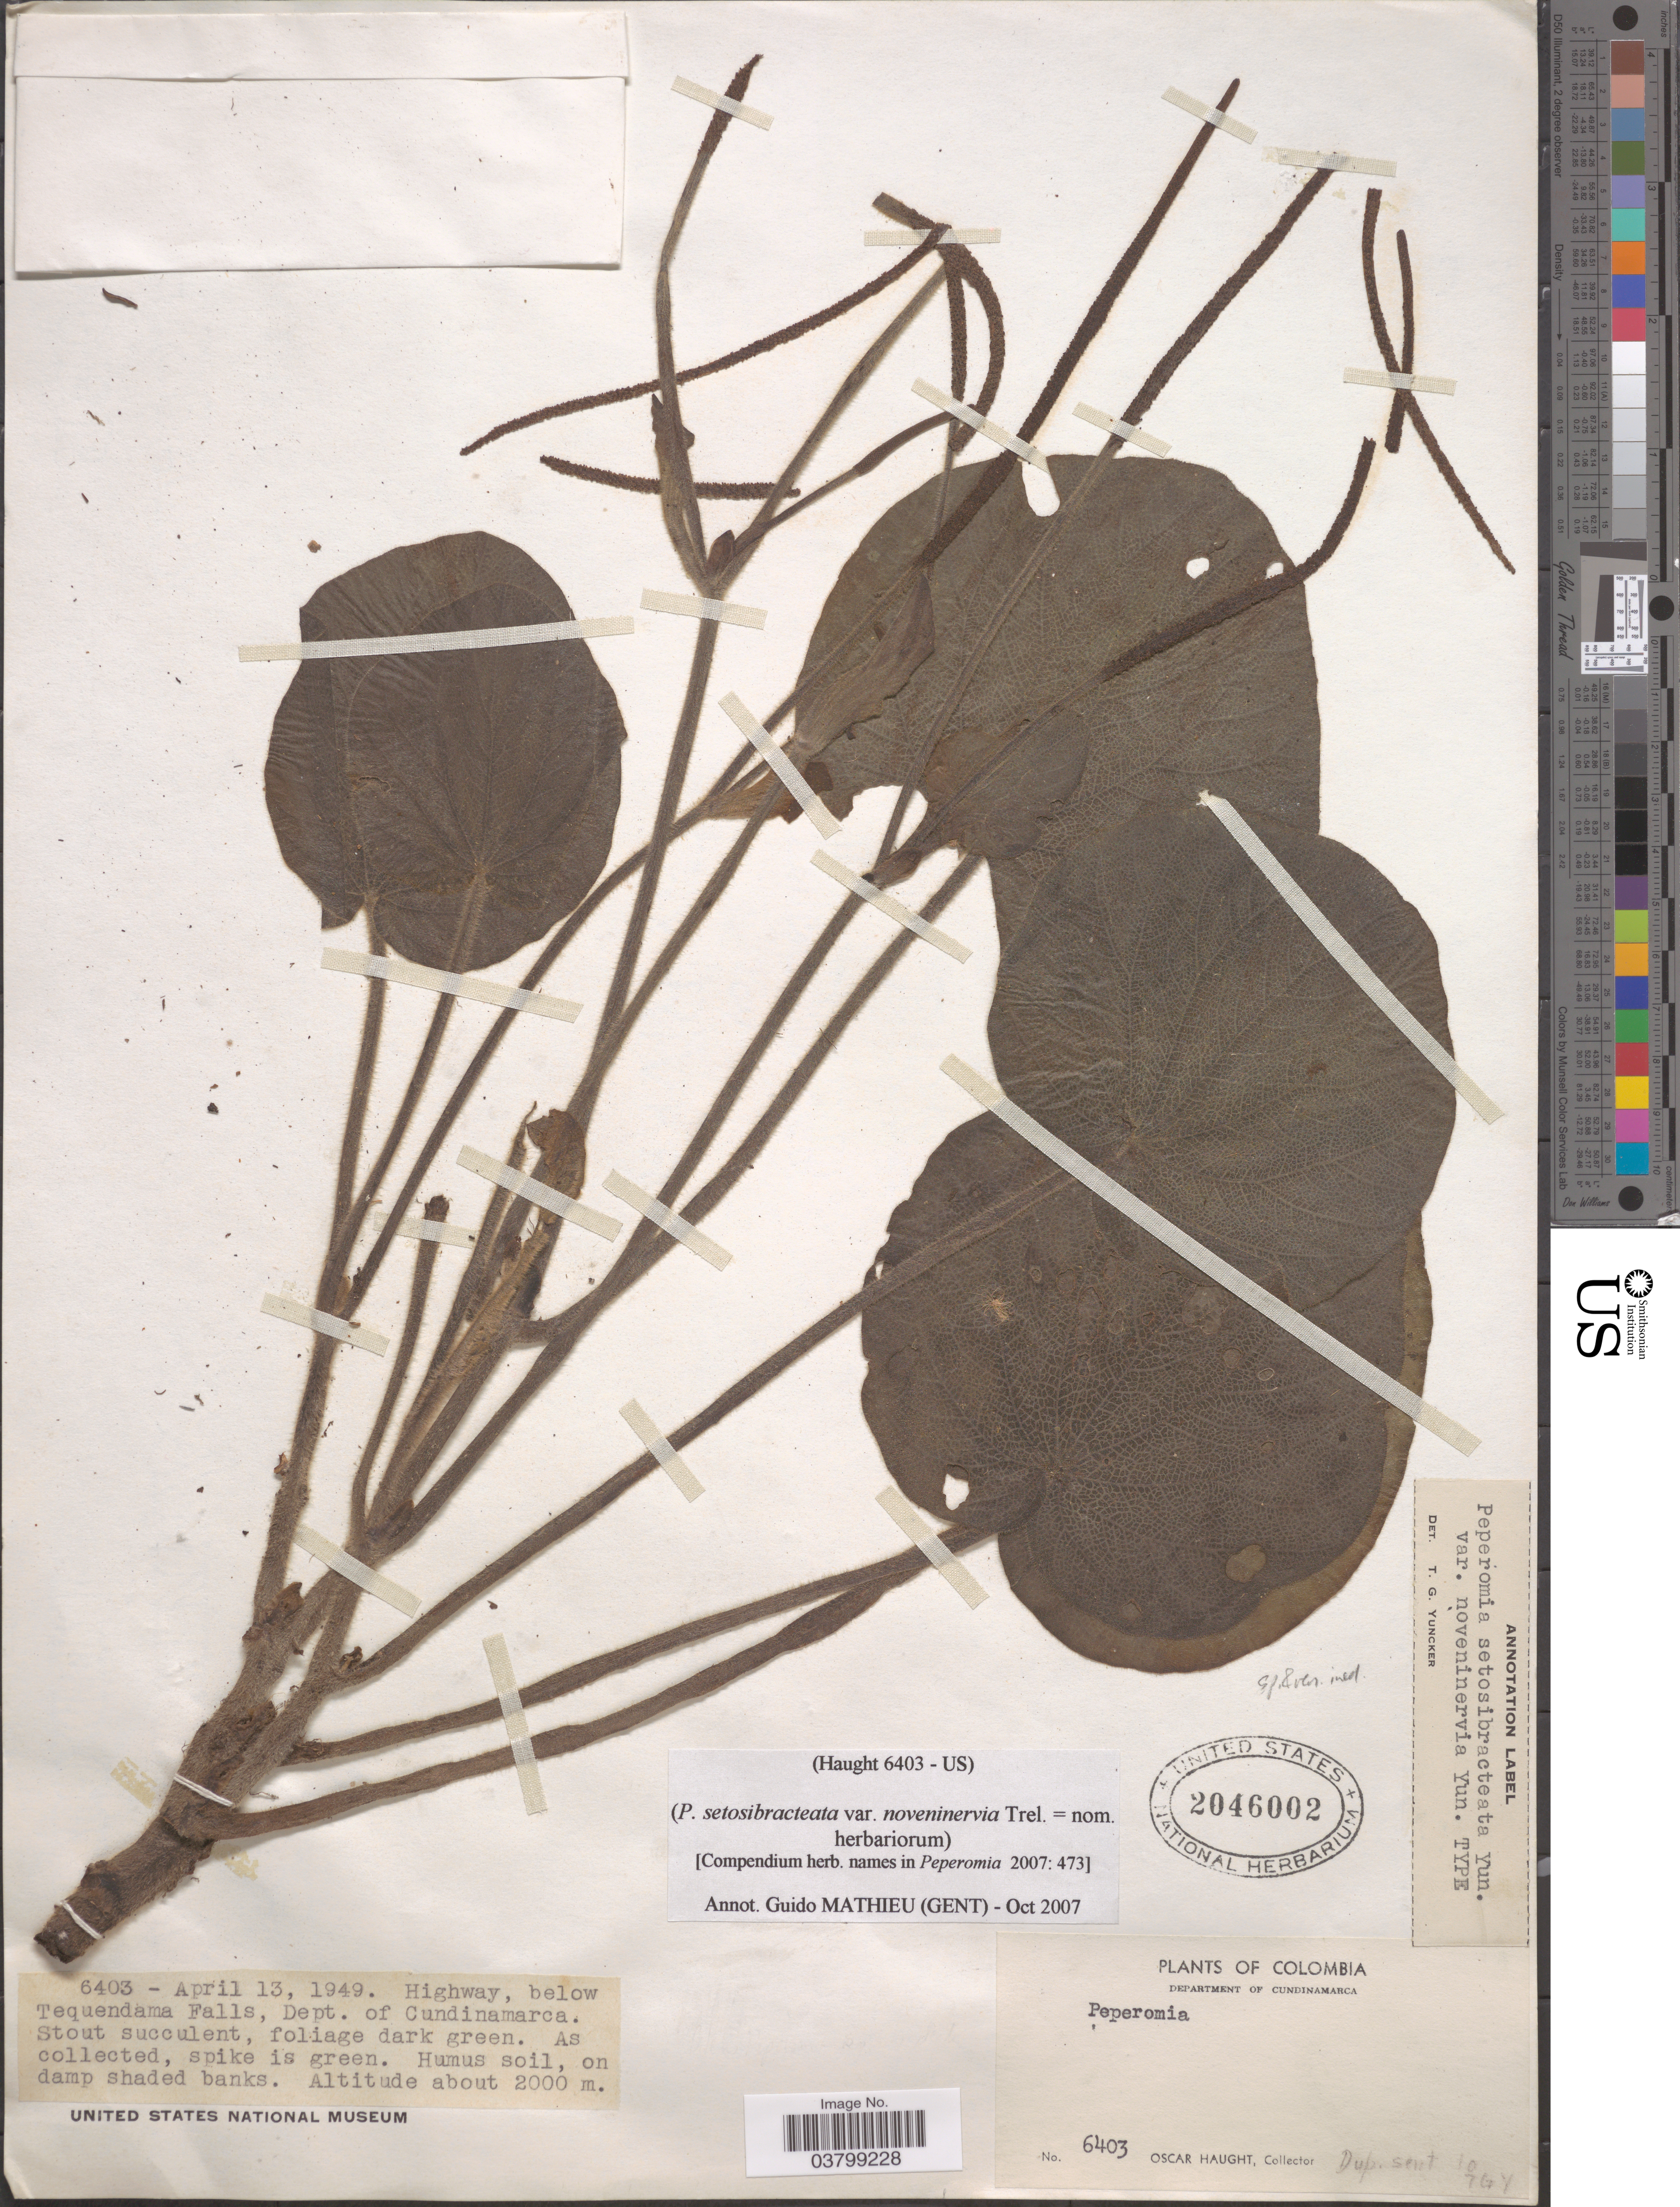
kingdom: Plantae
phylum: Tracheophyta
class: Magnoliopsida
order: Piperales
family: Piperaceae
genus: Peperomia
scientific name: Peperomia sp. nov.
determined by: Jiménez, José Estaban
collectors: O. L. Haught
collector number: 6403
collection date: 1949-04-13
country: Colombia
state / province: Cundinamarca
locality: Department of Cundinamarca. Highway, below Tequendama Falls.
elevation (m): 2000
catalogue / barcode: US 2046002